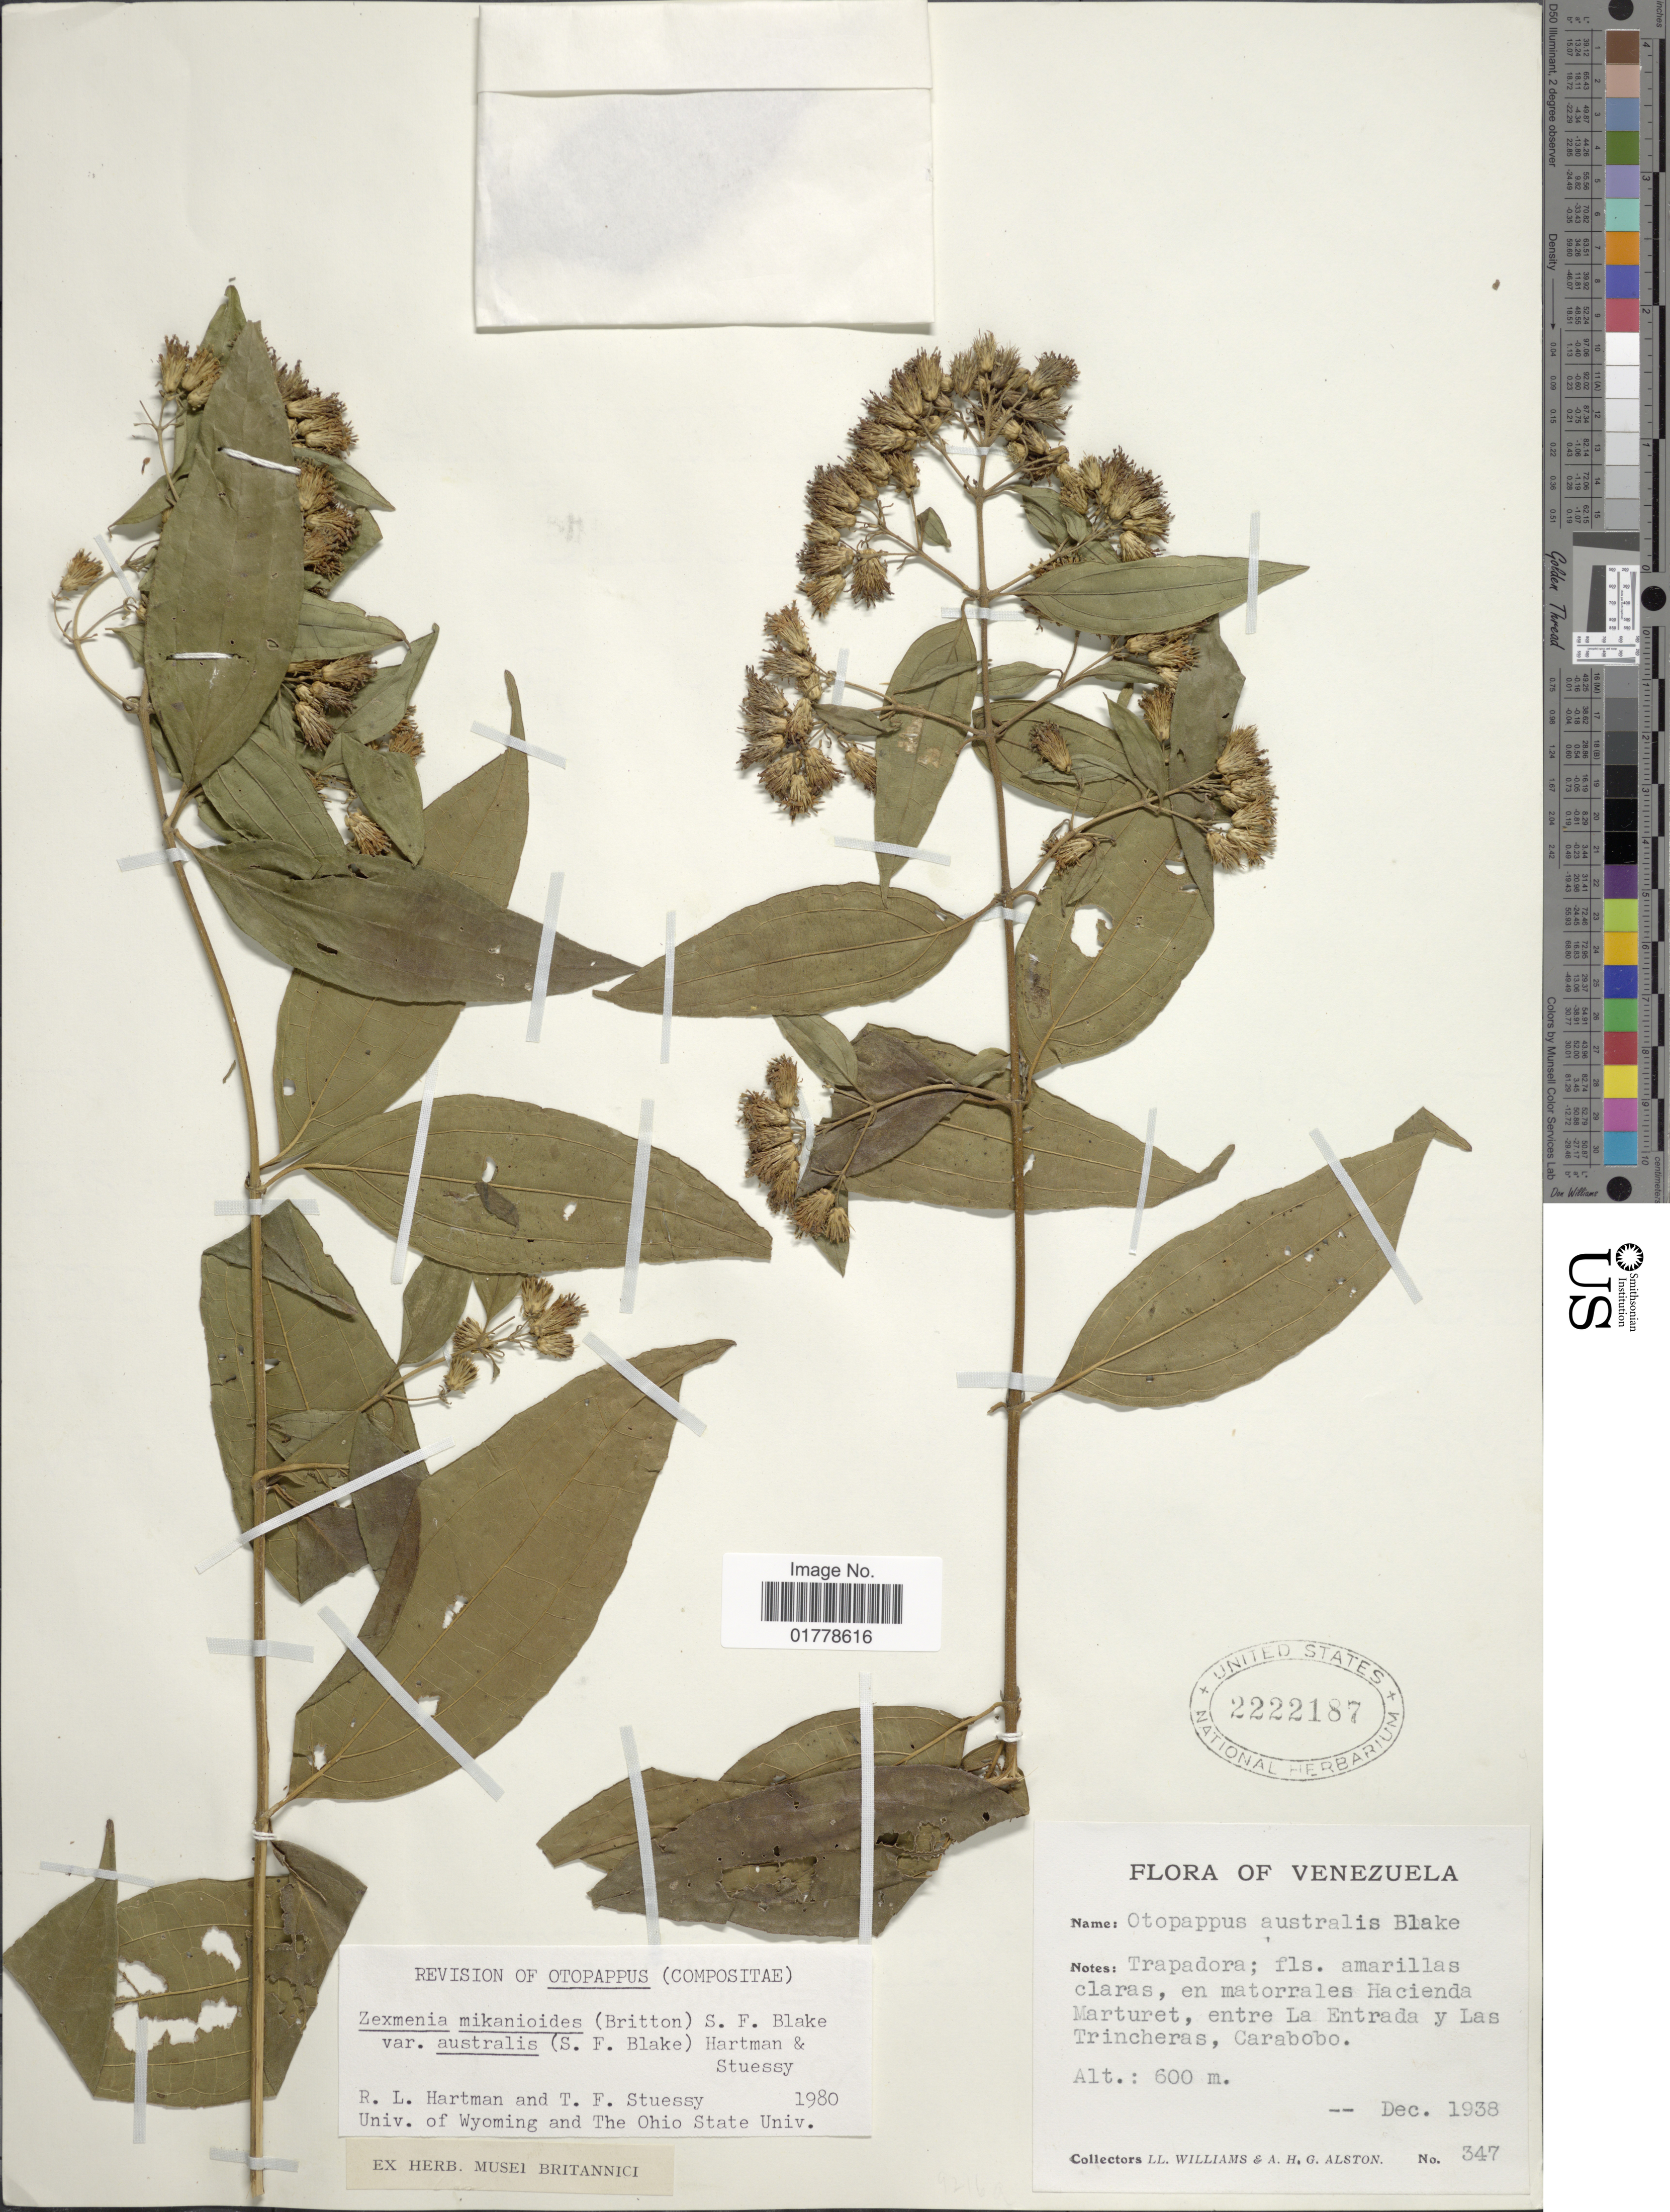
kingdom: Plantae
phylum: Tracheophyta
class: Magnoliopsida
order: Asterales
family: Asteraceae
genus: Oblivia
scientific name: Oblivia mikanioides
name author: (Britton) Strother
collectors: L. Williams & A. H. Alston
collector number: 347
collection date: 1938-12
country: Venezuela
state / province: Carabobo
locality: En matorrales Hacienda Marturet, entre La Entrada y Las Trincheras, Carabobo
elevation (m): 600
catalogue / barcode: US 2222187